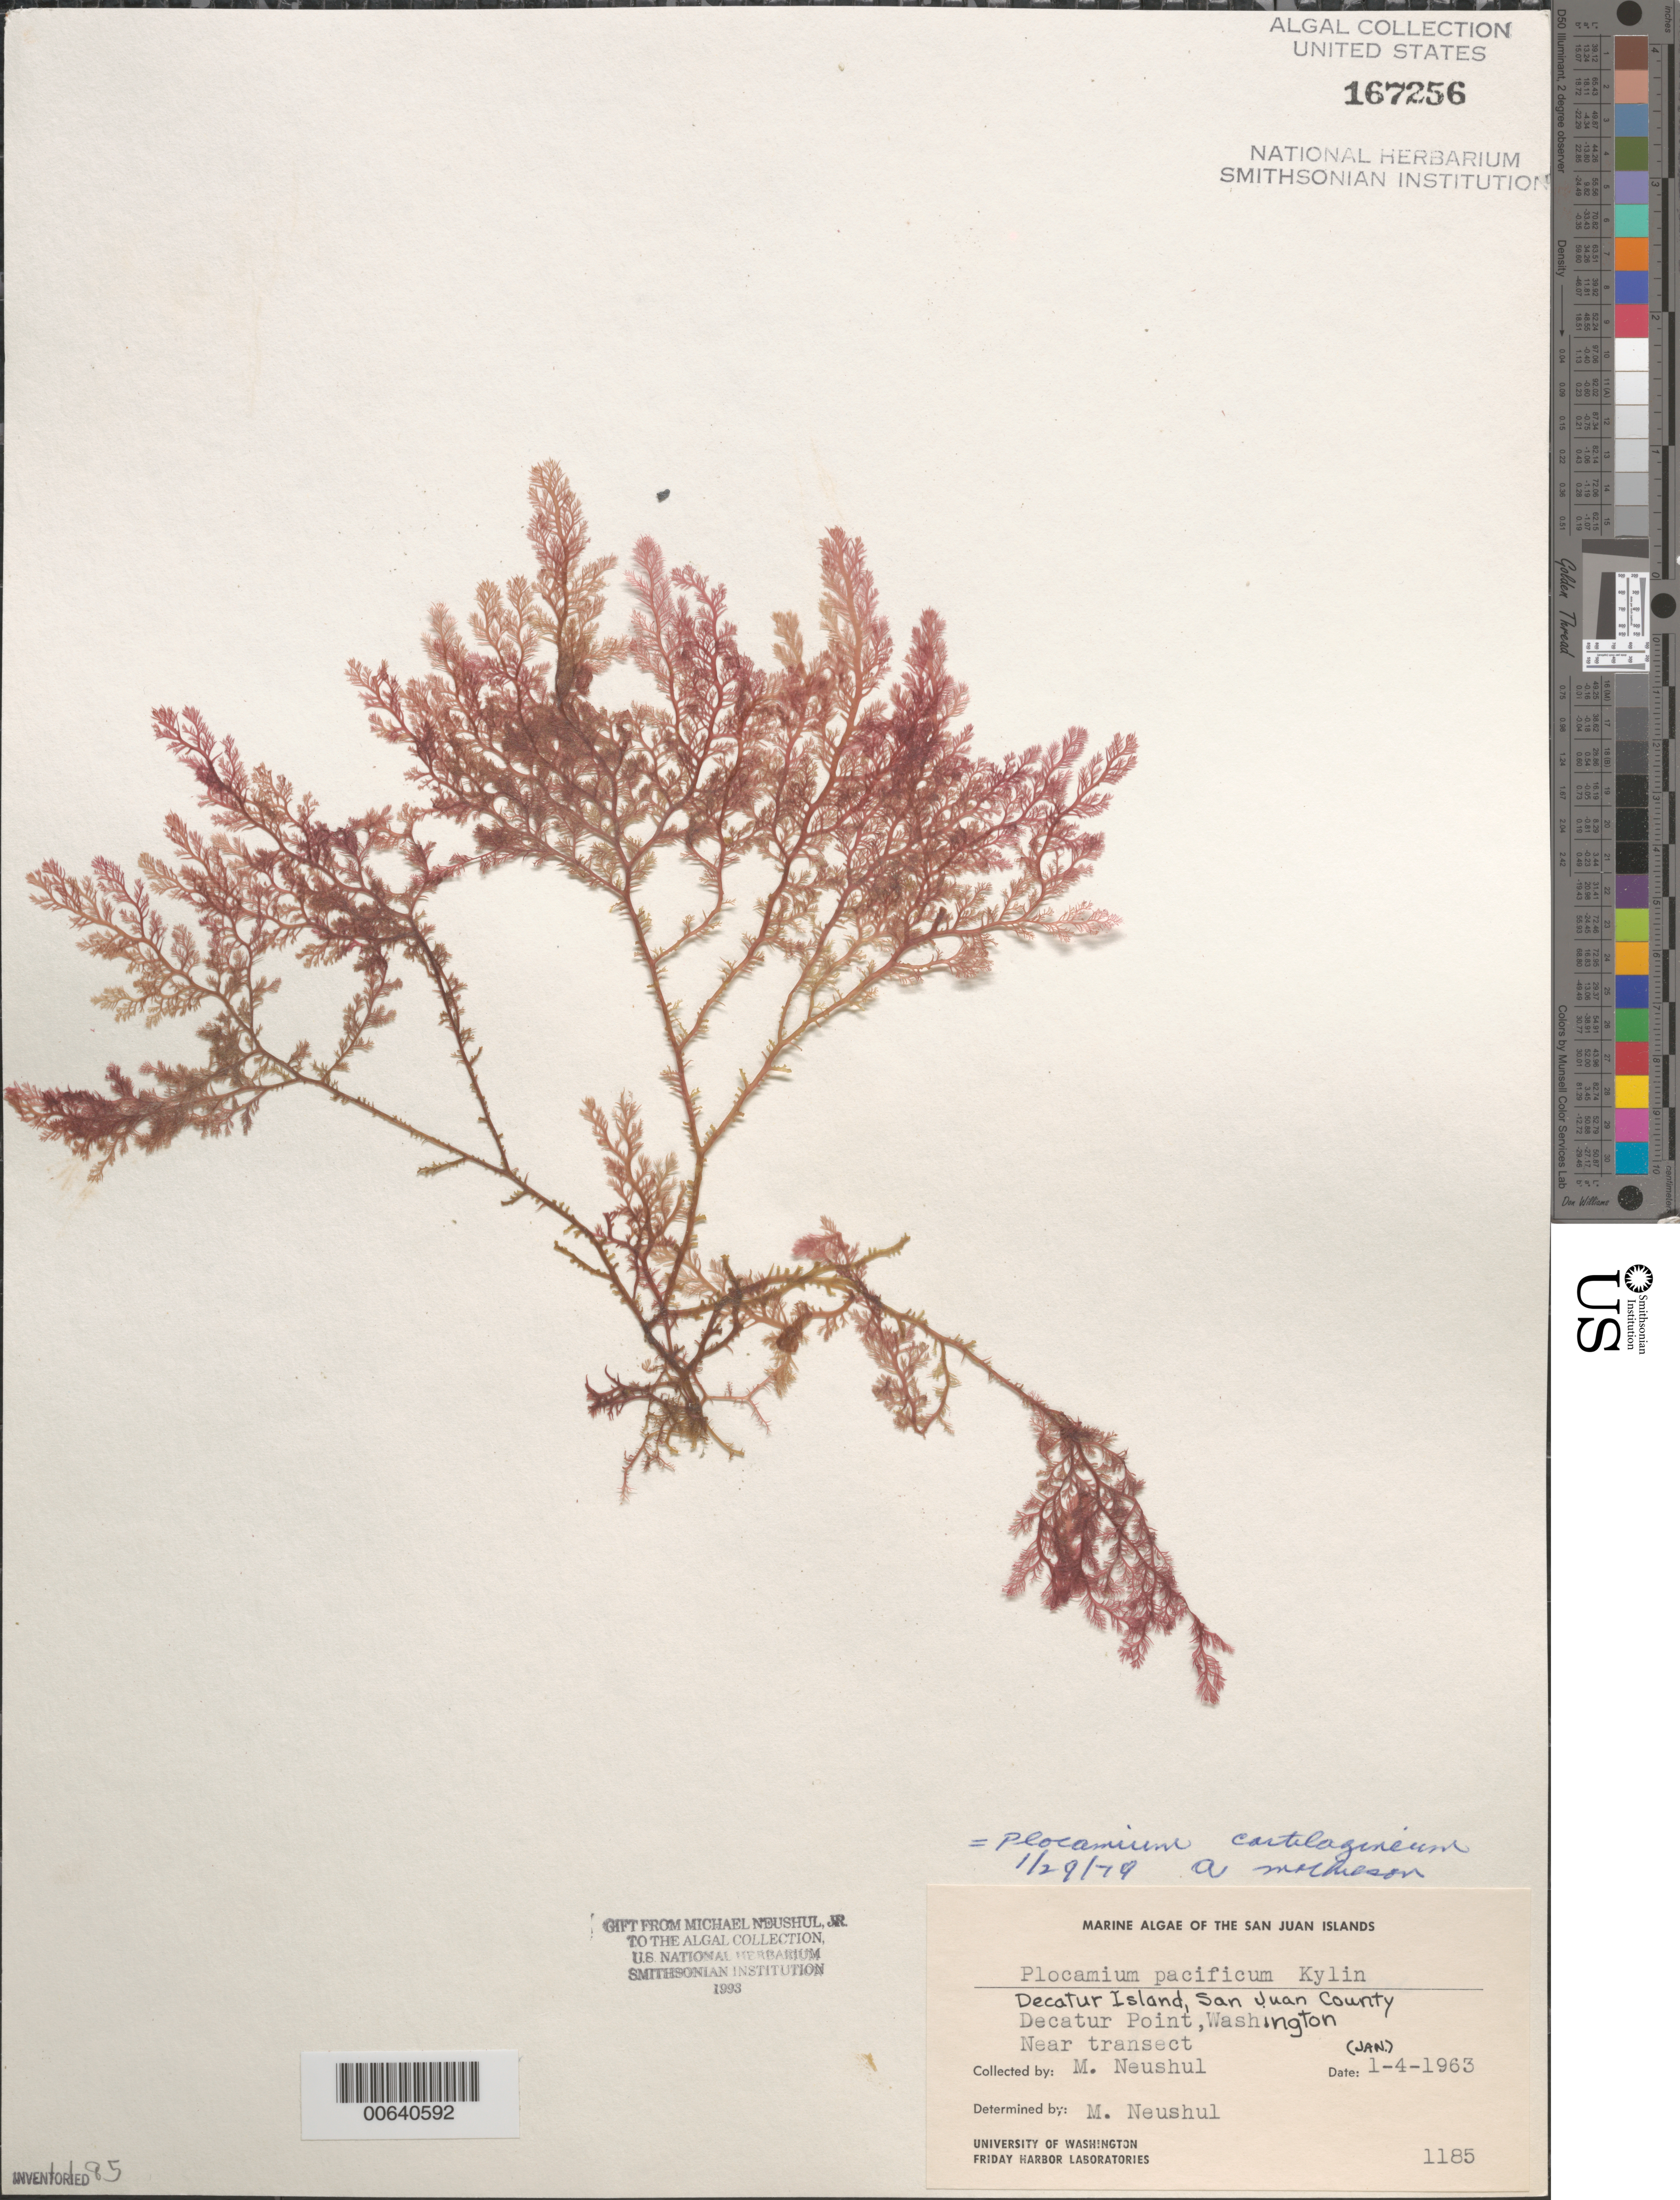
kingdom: Plantae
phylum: Rhodophyta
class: Florideophyceae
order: Plocamiales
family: Plocamiaceae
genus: Plocamium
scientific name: Plocamium cartilagineum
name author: (L.) P.S. Dixon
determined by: Mathieson, A. C.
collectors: M. Neushul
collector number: Neushul 1185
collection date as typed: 04 Jan 1963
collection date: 1963-01-04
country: United States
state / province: Washington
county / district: San Juan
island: Decatur Island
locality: Decatur Point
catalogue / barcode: US 167256